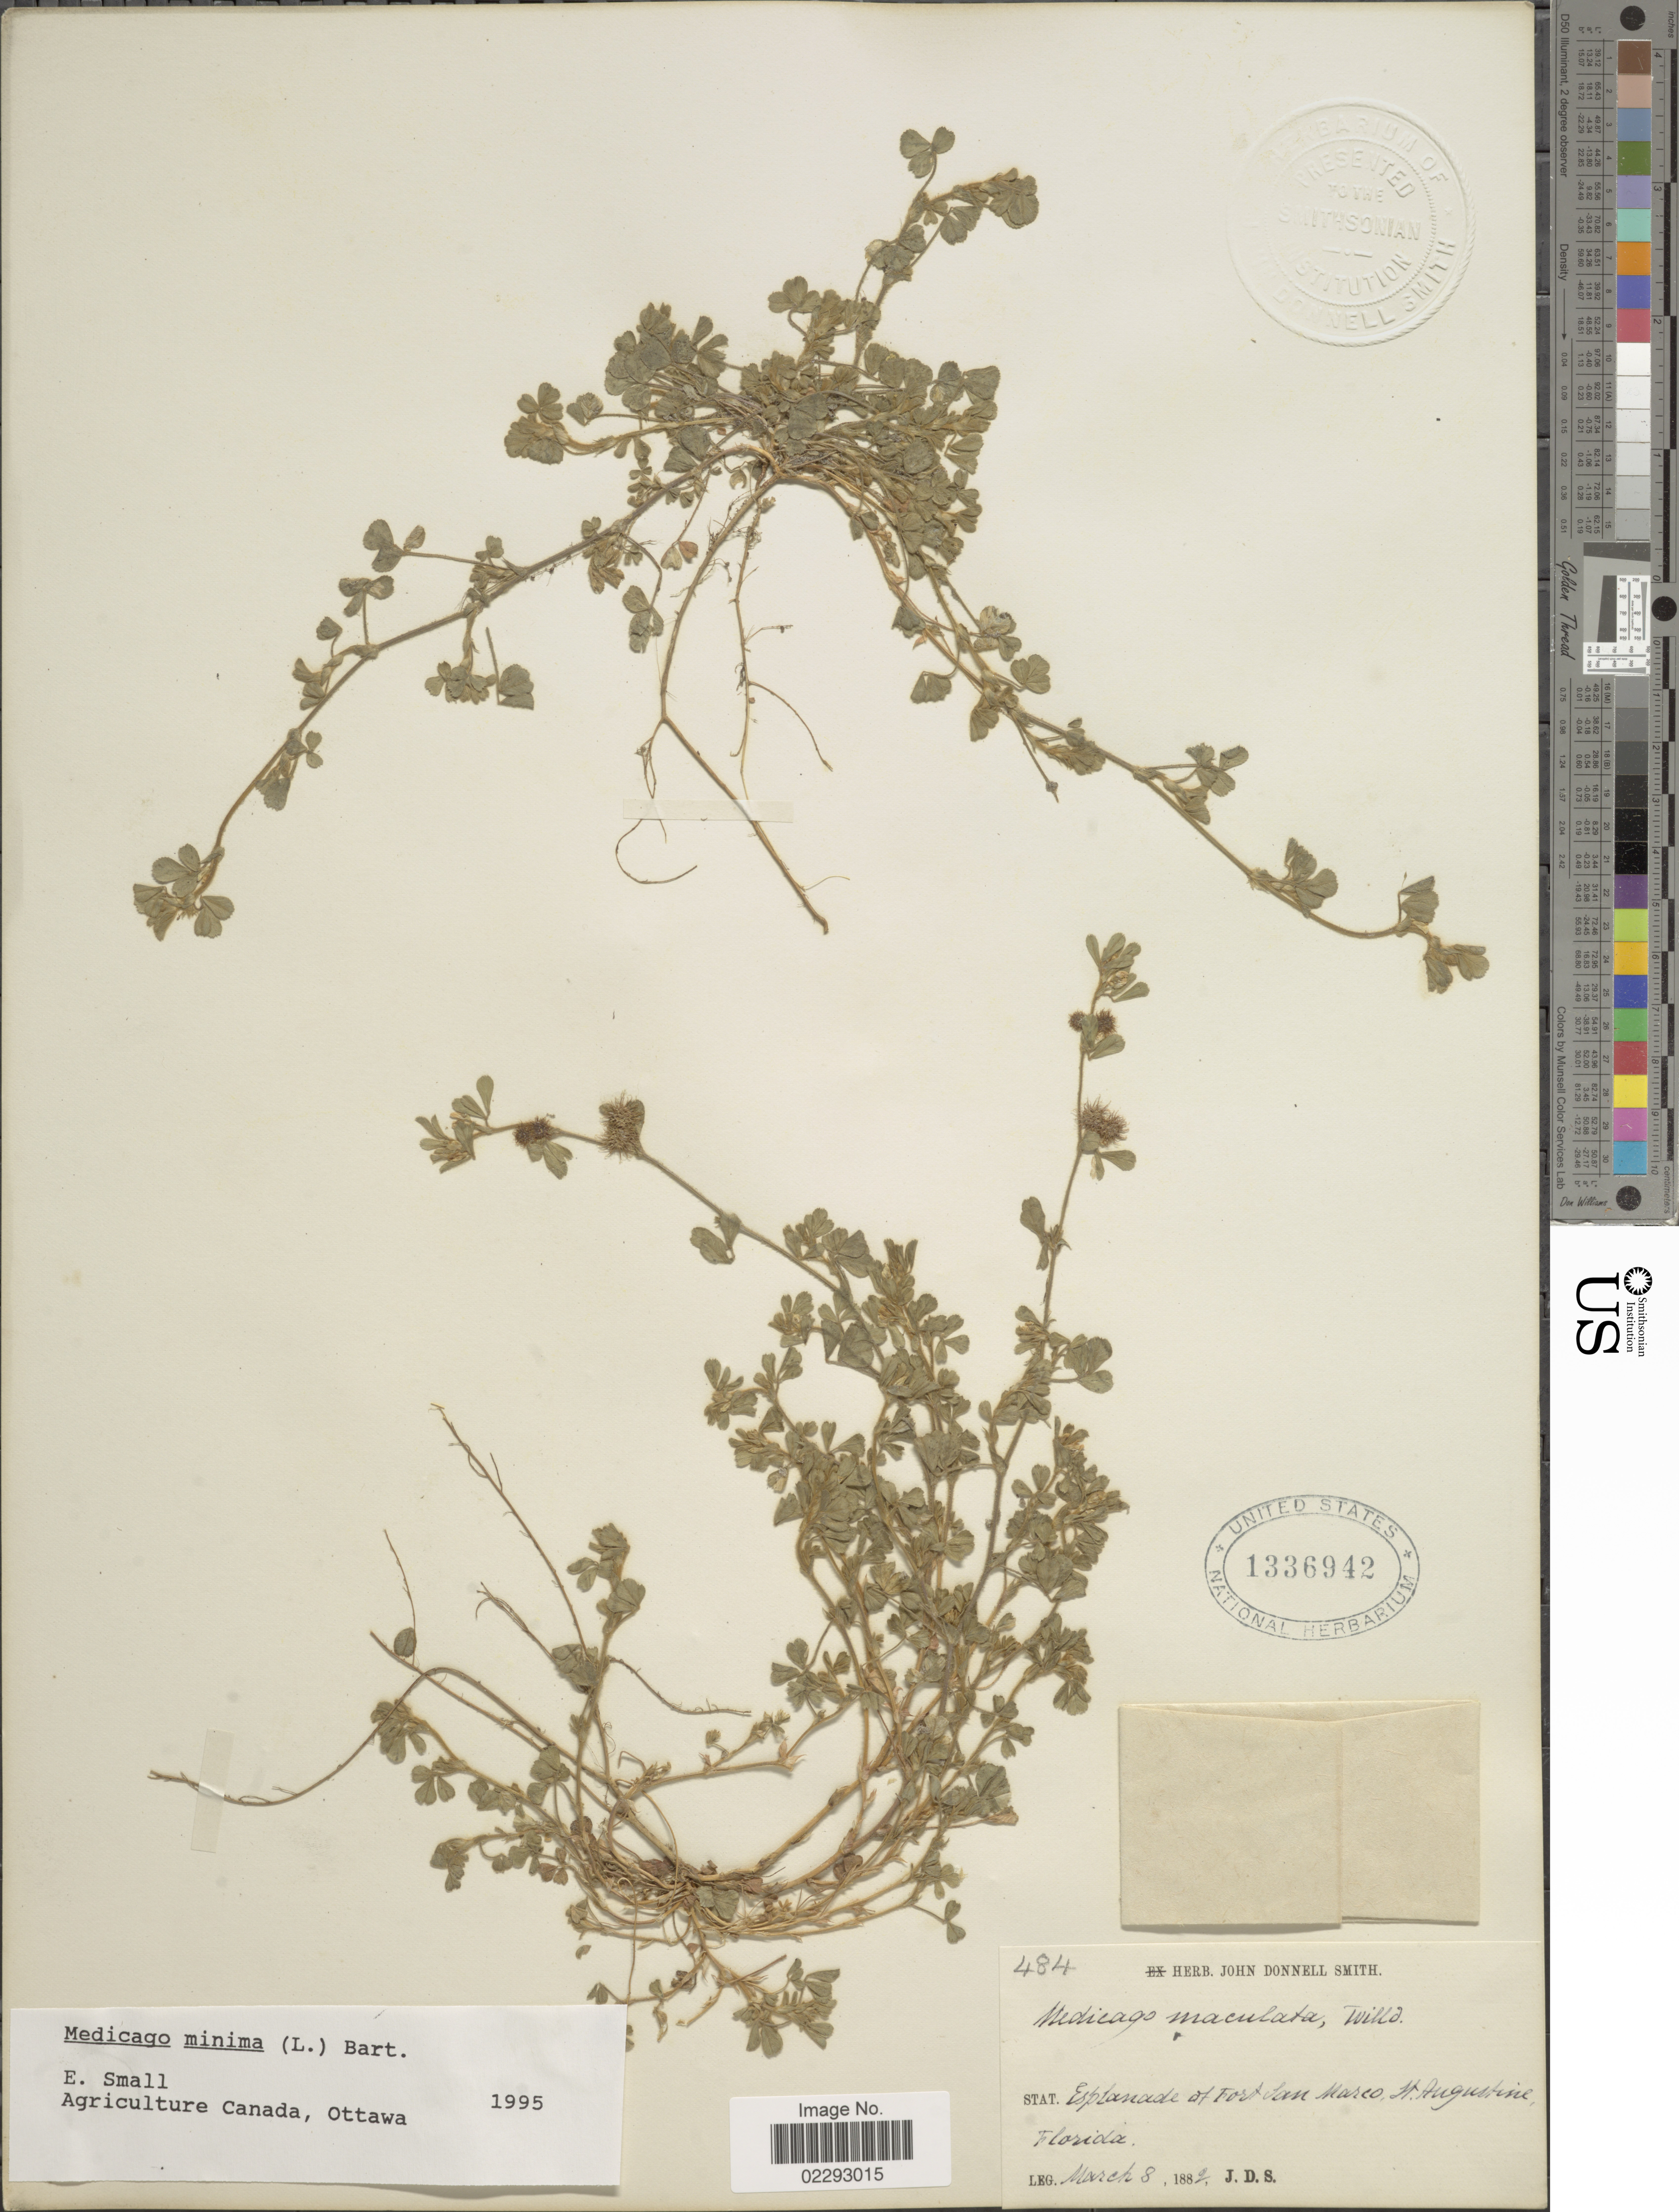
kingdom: Plantae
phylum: Tracheophyta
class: Magnoliopsida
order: Fabales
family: Fabaceae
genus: Medicago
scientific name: Medicago minima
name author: Lam.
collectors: J. Donnell Smith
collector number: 484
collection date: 1882-03-08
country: United States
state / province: Florida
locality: Stat. Esplanade of Fort San Marco St. Augustine. Florida.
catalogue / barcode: US 1336942